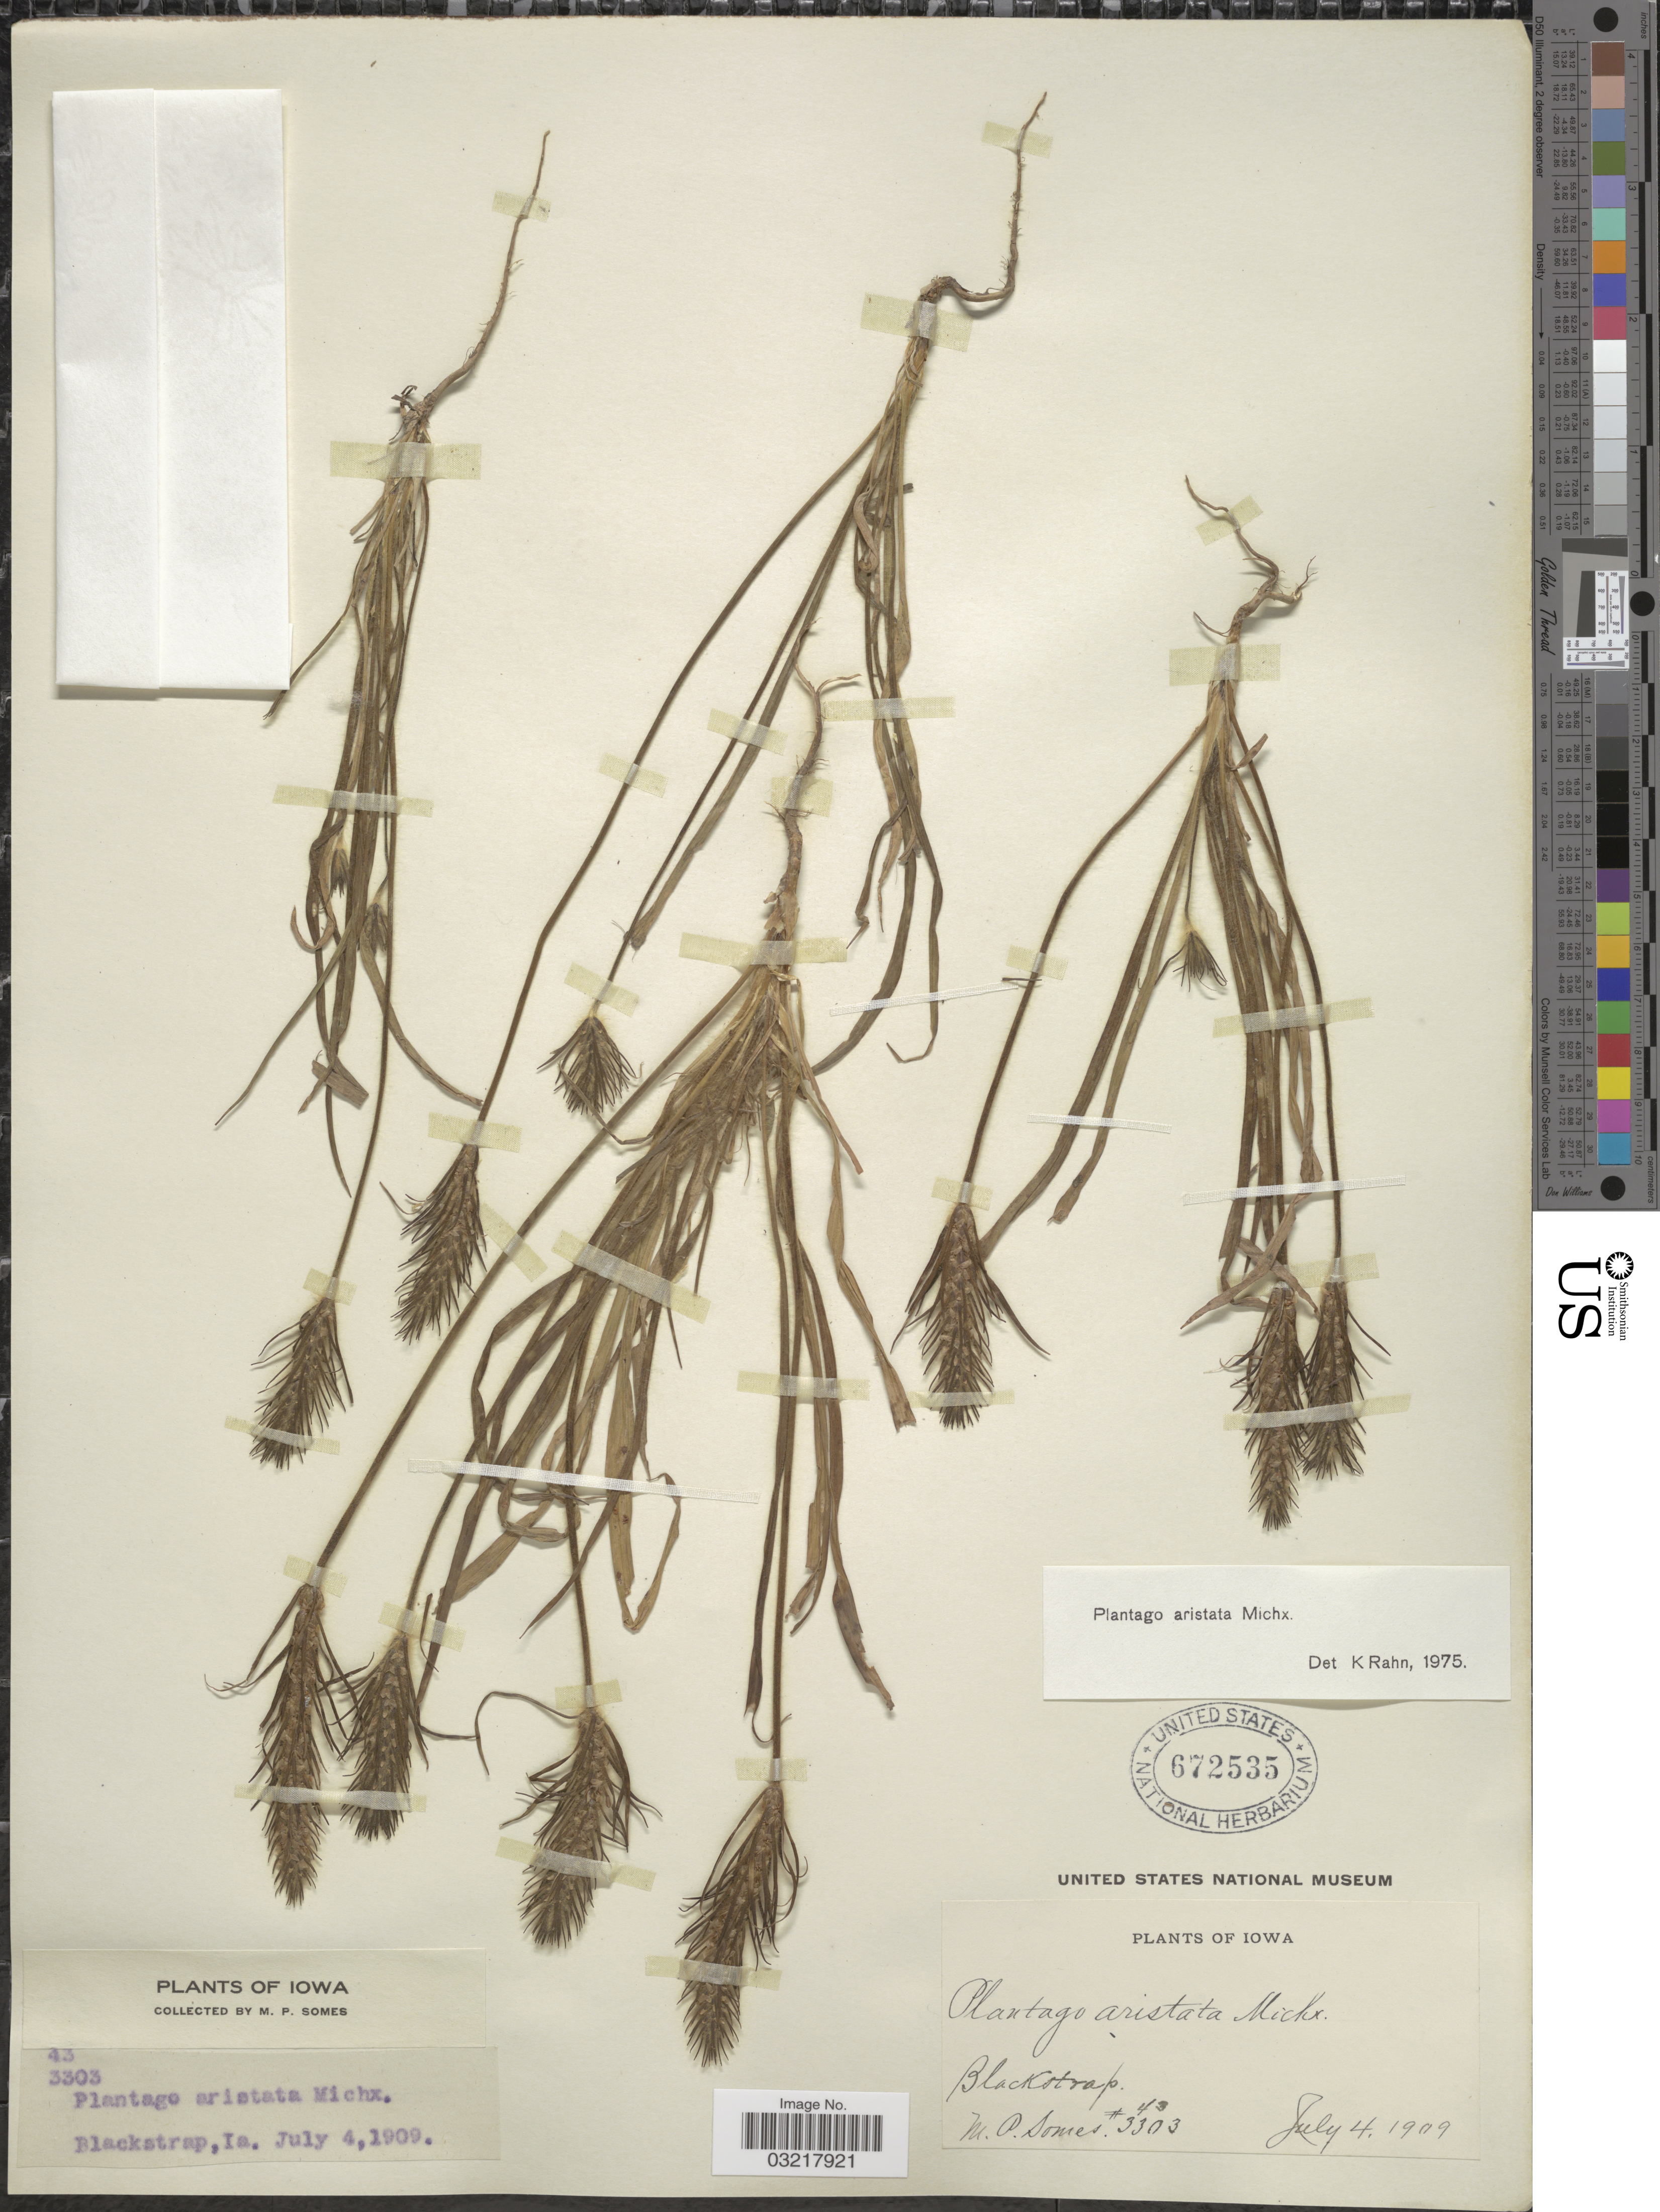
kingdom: Plantae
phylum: Tracheophyta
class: Magnoliopsida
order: Lamiales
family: Plantaginaceae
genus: Plantago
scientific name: Plantago aristata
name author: Michx.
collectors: M. Somes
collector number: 43/3303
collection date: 1909-07-04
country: United States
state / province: Iowa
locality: Blackstrap, Ia.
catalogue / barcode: US 672535